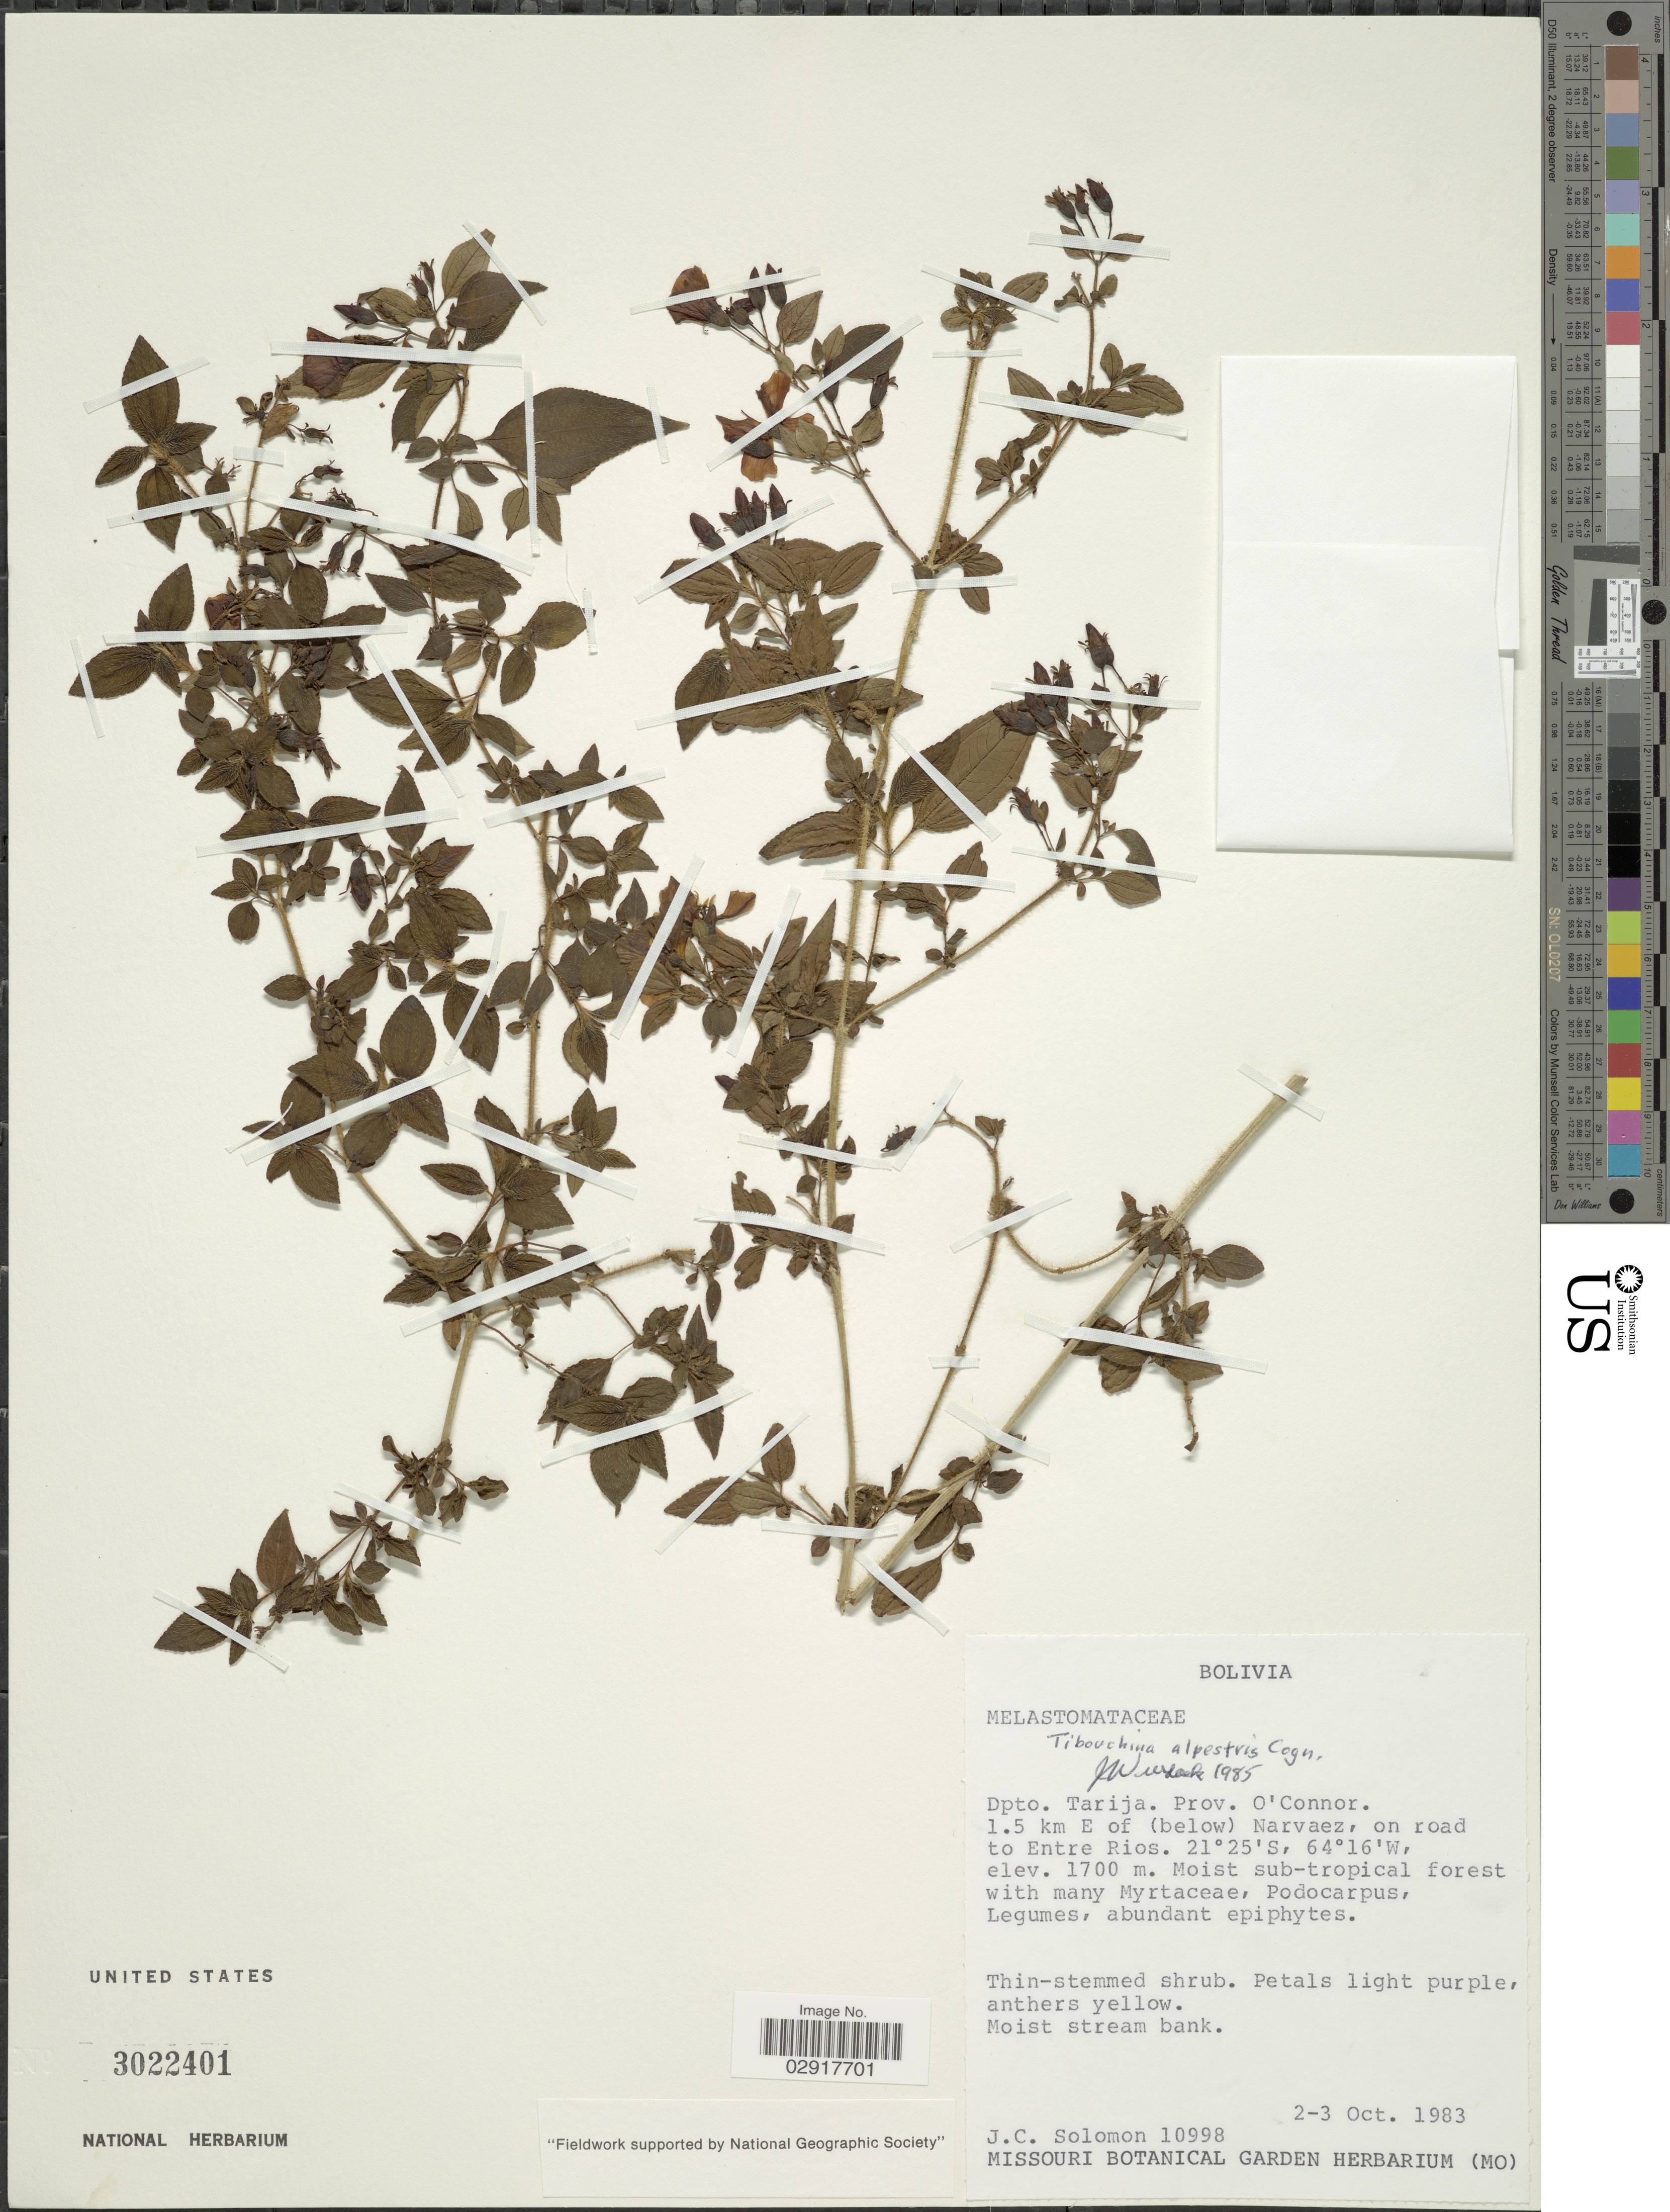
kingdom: Plantae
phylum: Tracheophyta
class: Magnoliopsida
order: Myrtales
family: Melastomataceae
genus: Chaetogastra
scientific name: Chaetogastra brachyphylla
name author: (Gleason) P.J.F. Guim. & Michelang.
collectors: J. C. Solomon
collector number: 10998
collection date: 1983-10-02/1983-10-03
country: Bolivia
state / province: Tarija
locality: Dpto. Tarija. Prov. O'Connor. 1.5 km E of (below) Narvaez, on road to Entre Rios.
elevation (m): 1700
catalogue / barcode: US 3022401